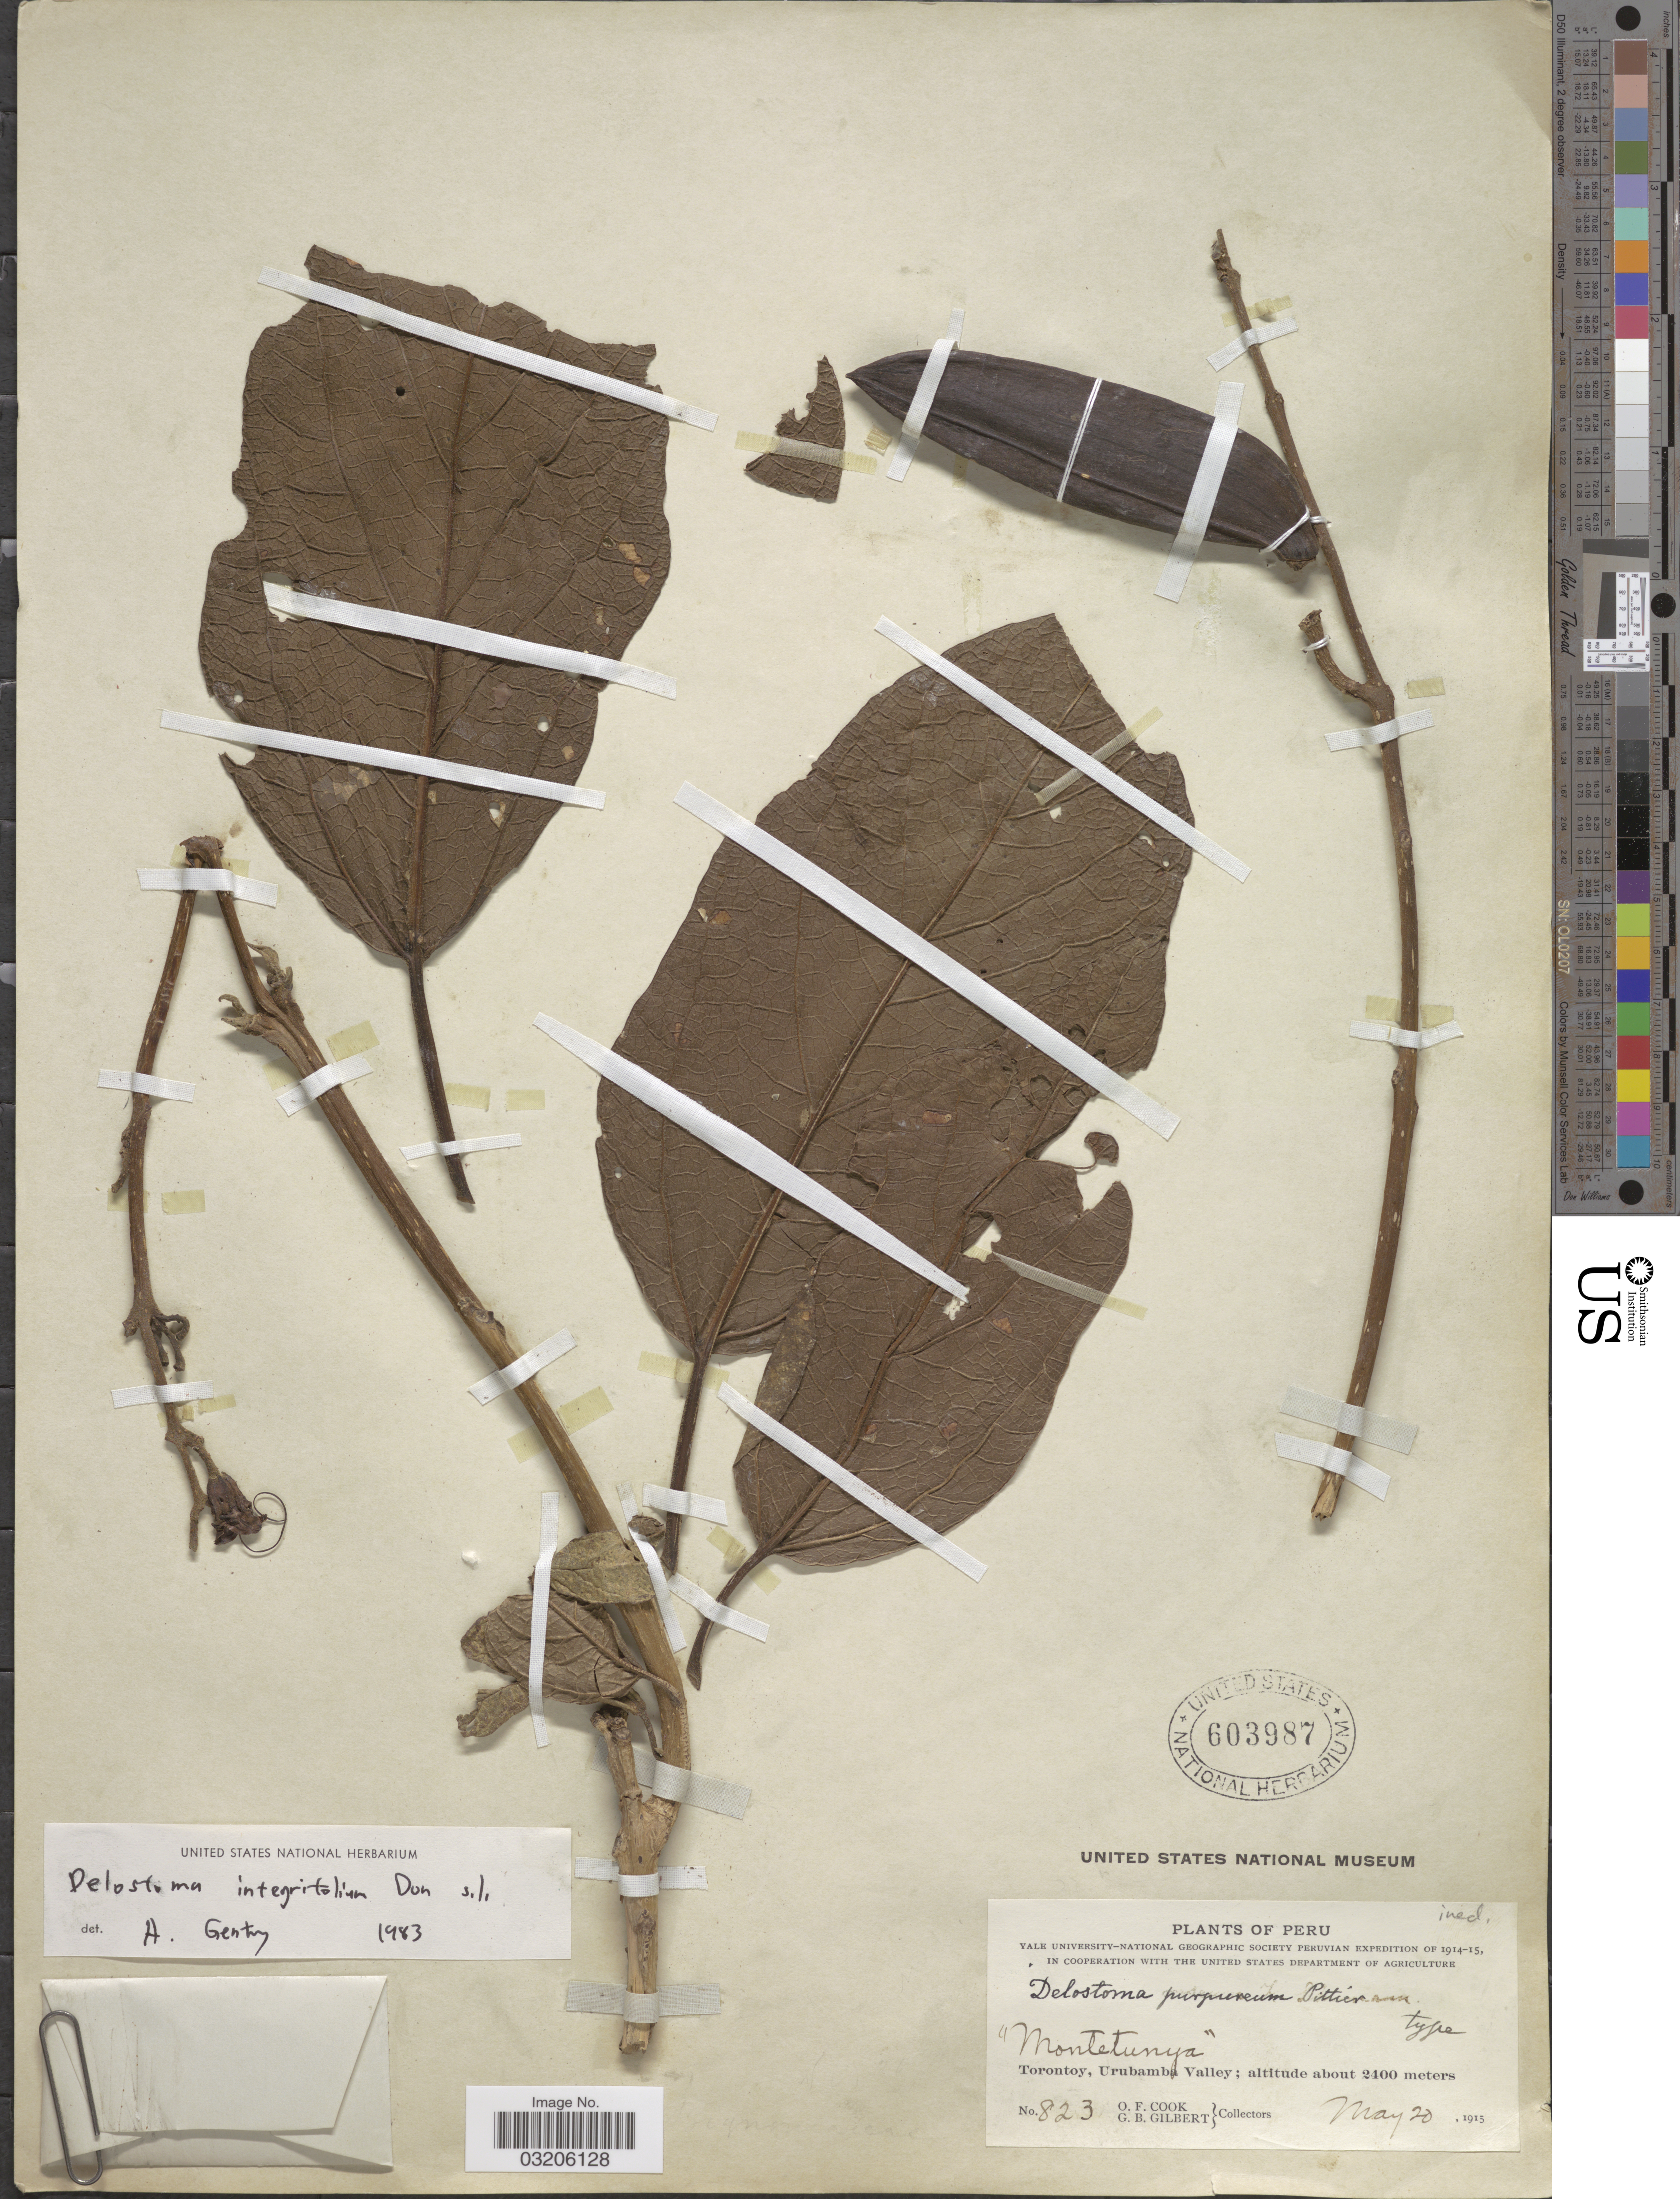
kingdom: Plantae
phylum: Tracheophyta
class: Magnoliopsida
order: Lamiales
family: Bignoniaceae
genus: Delostoma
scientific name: Delostoma integrifolium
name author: D. Don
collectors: O. F. Cook & G. B. Gilbert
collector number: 823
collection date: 1915-05-20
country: Peru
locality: Torontoy, Urubamba Valley.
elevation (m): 2400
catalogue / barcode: US 603987